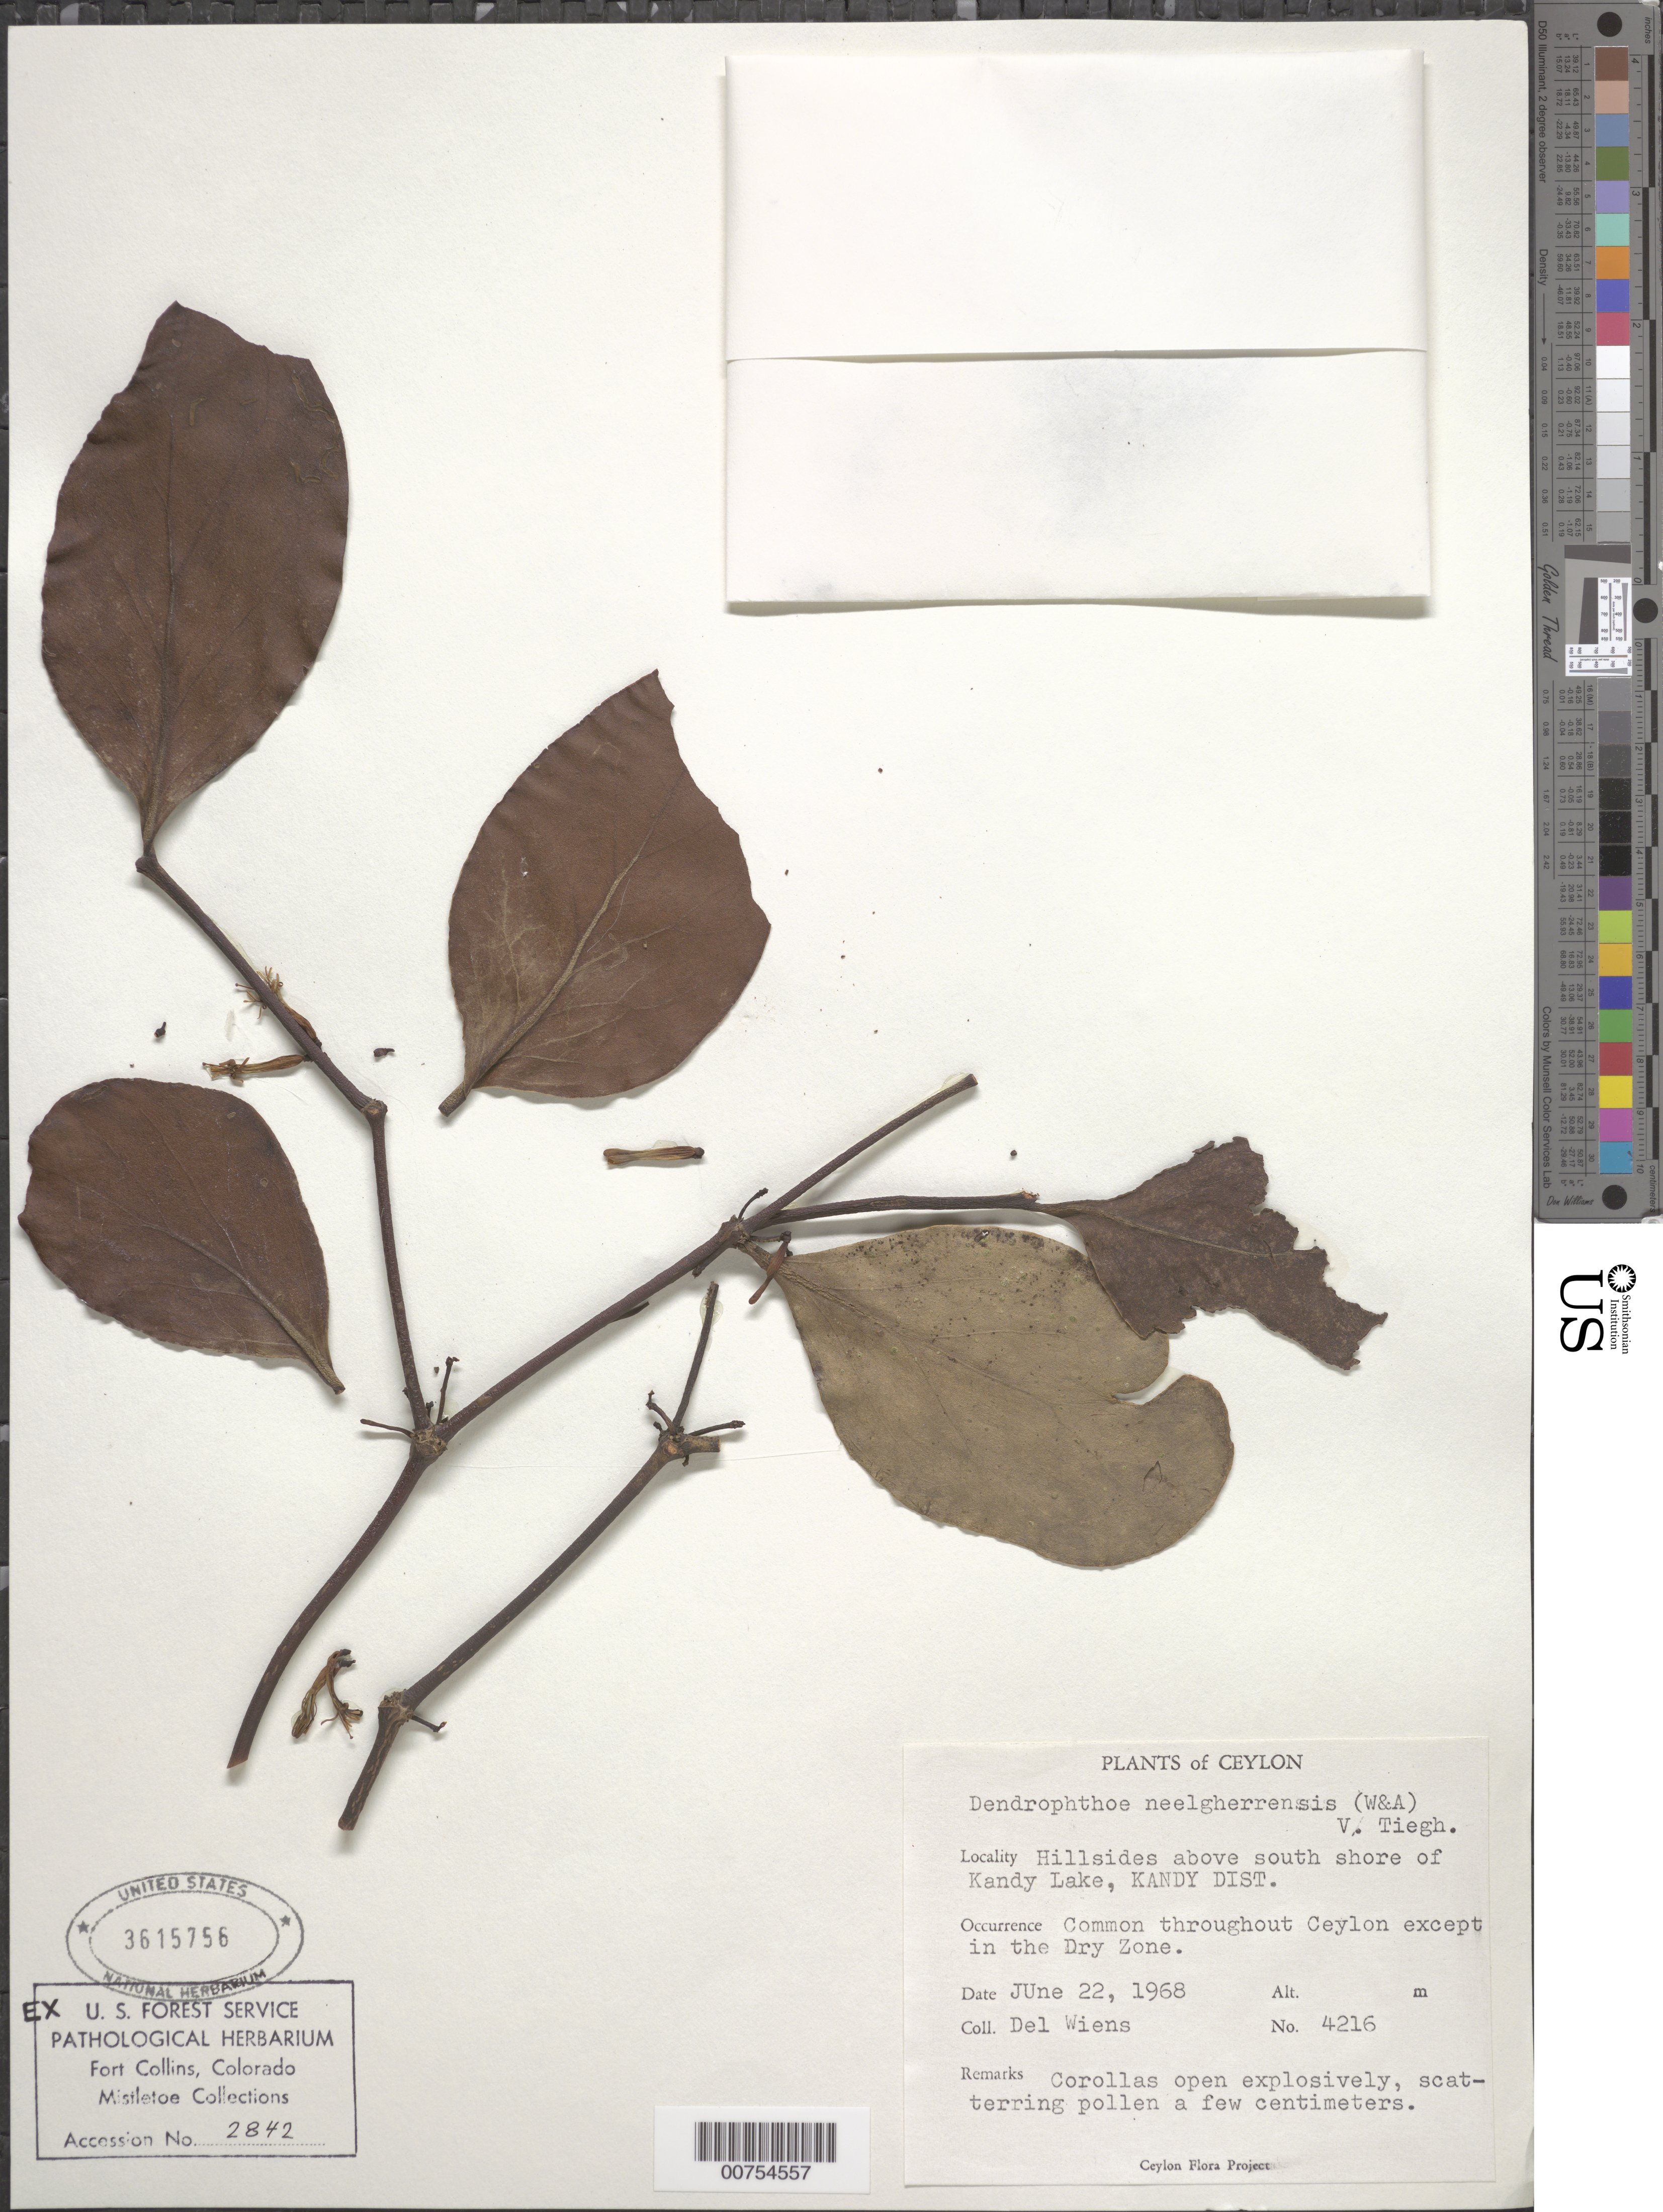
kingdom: Plantae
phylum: Tracheophyta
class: Magnoliopsida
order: Santalales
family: Loranthaceae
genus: Dendrophthoe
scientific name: Dendrophthoe nilgherrensis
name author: Tiegh.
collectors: D. Wiens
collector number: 4337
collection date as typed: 29 Jul 1968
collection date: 1968-07-29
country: Sri Lanka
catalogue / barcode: US 3615756